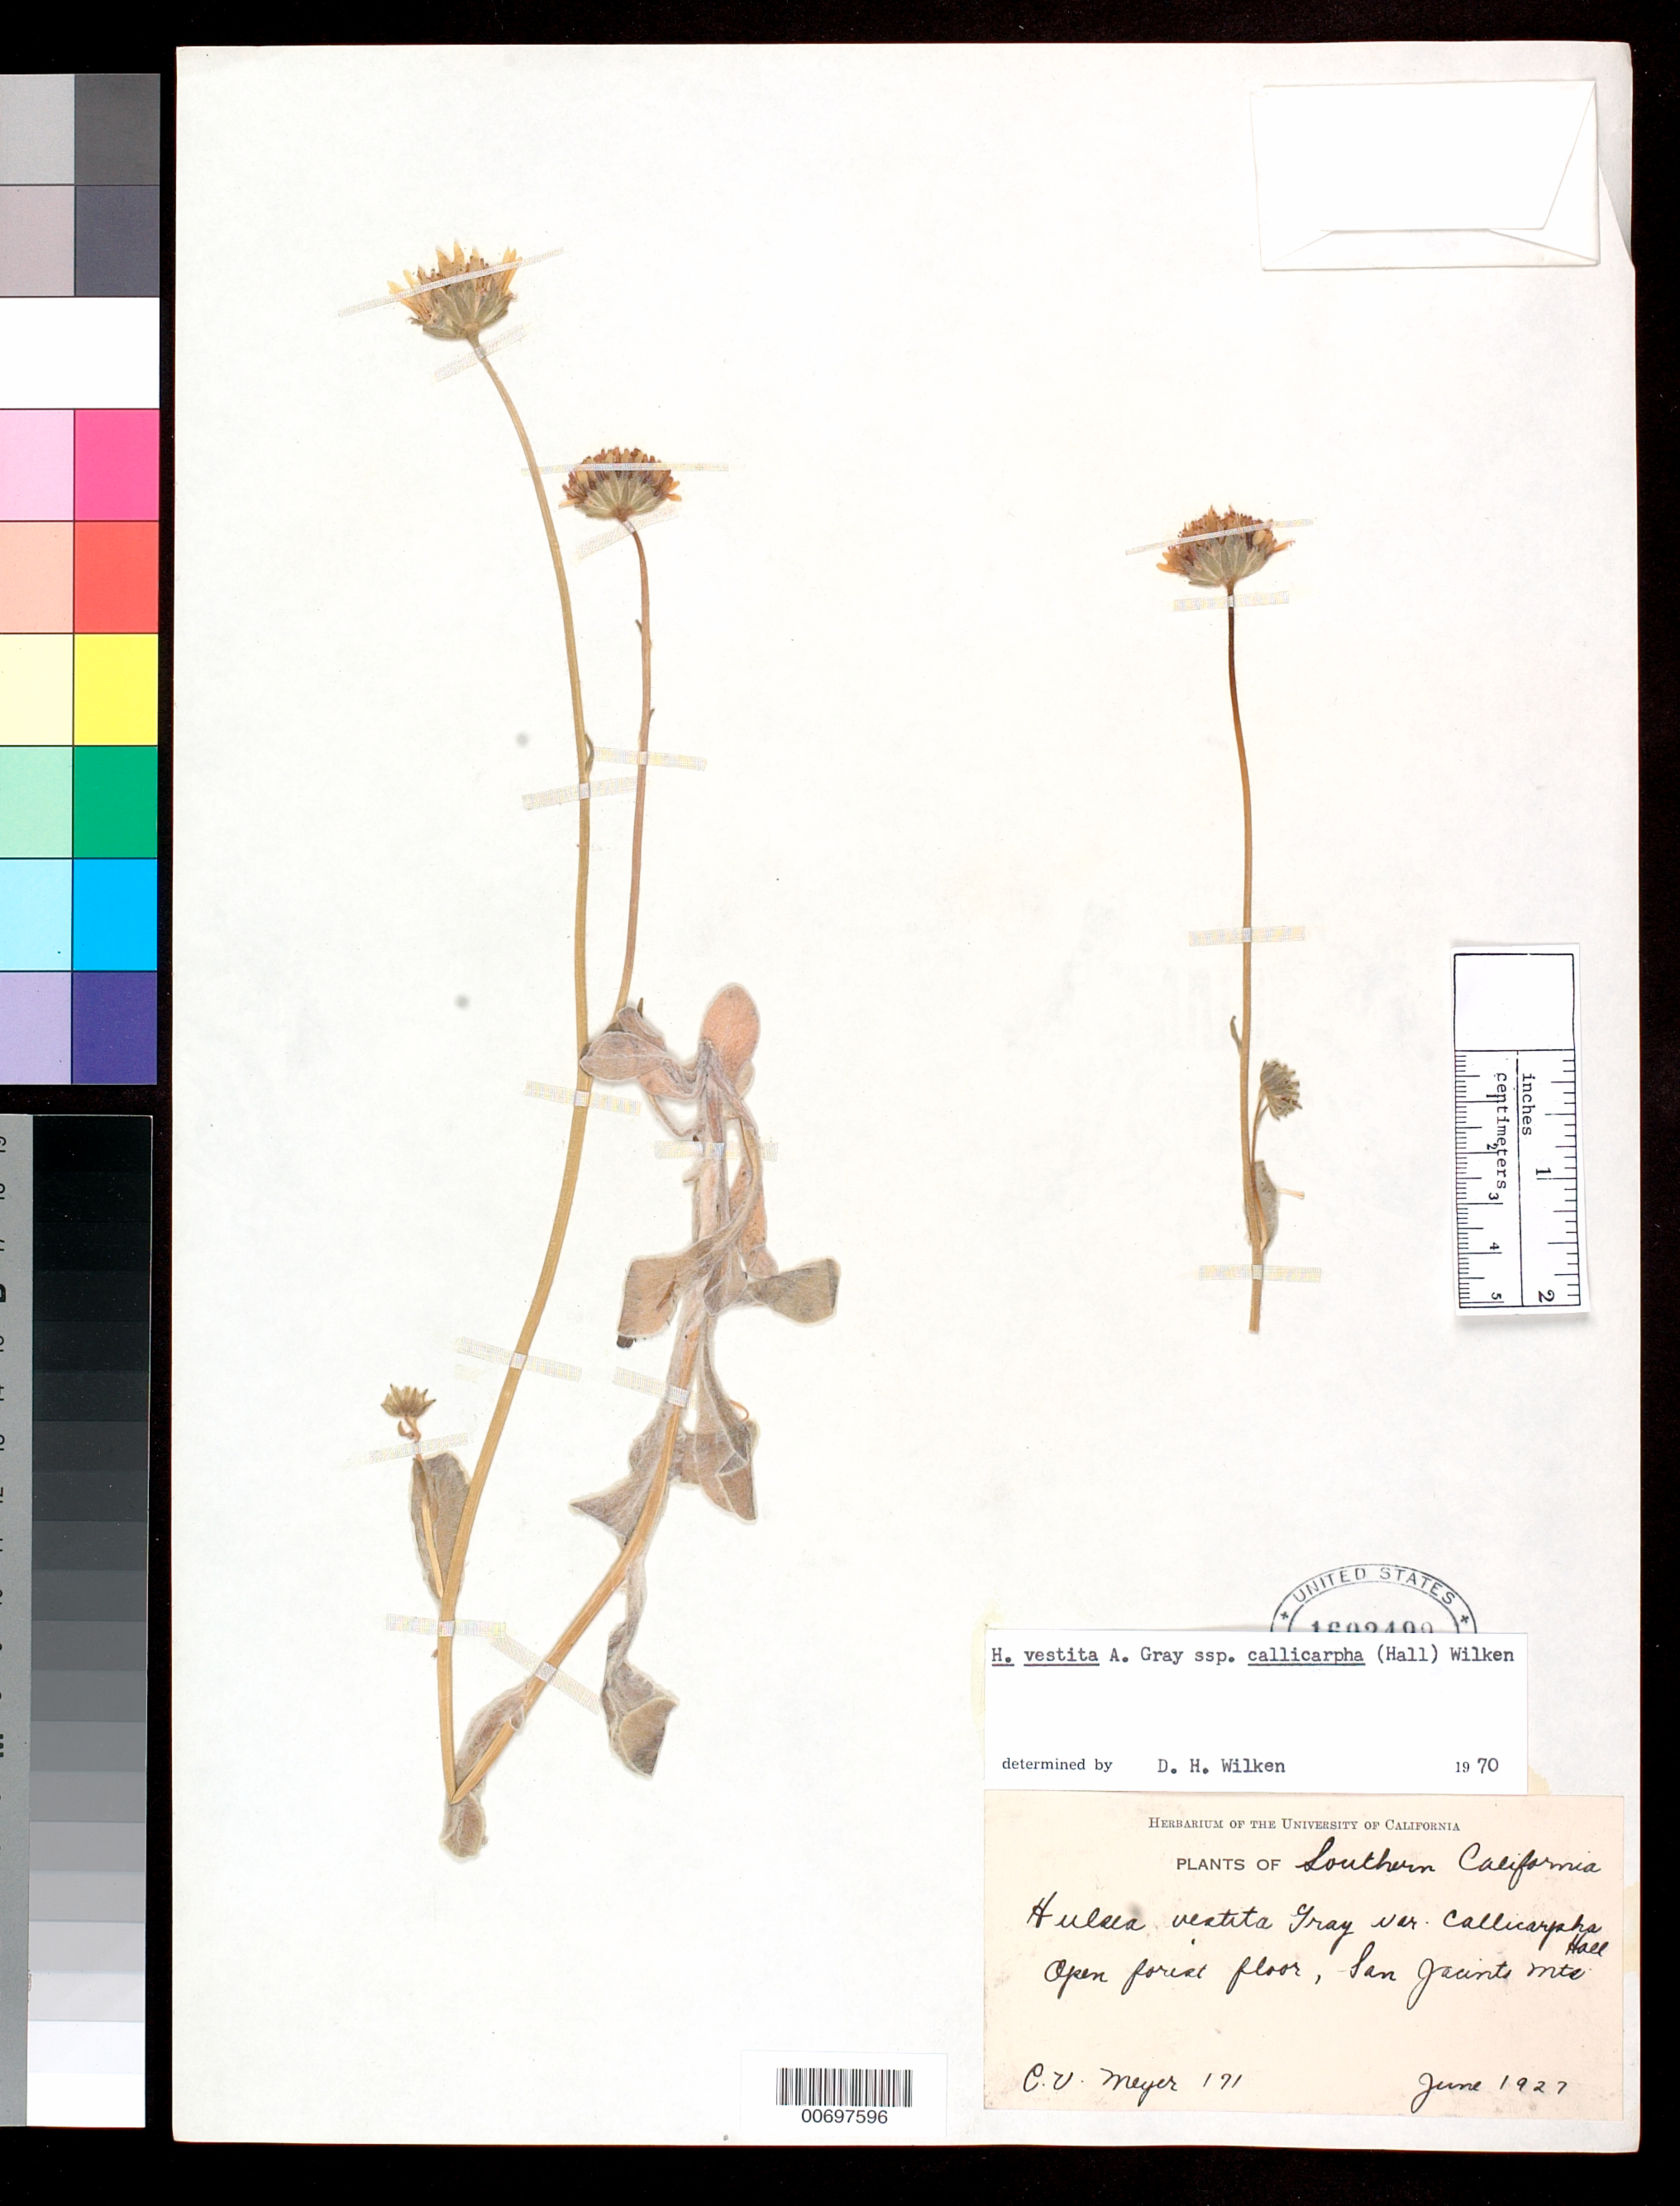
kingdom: Plantae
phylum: Tracheophyta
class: Magnoliopsida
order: Asterales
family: Asteraceae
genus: Hulsea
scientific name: Hulsea vestita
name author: A. Gray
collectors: C. V. Meyer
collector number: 171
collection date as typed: Jun 1927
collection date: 1927-06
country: United States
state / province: California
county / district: Riverside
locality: San Jacinto Mts.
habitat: Open Forest Floor.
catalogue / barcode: US 1602499